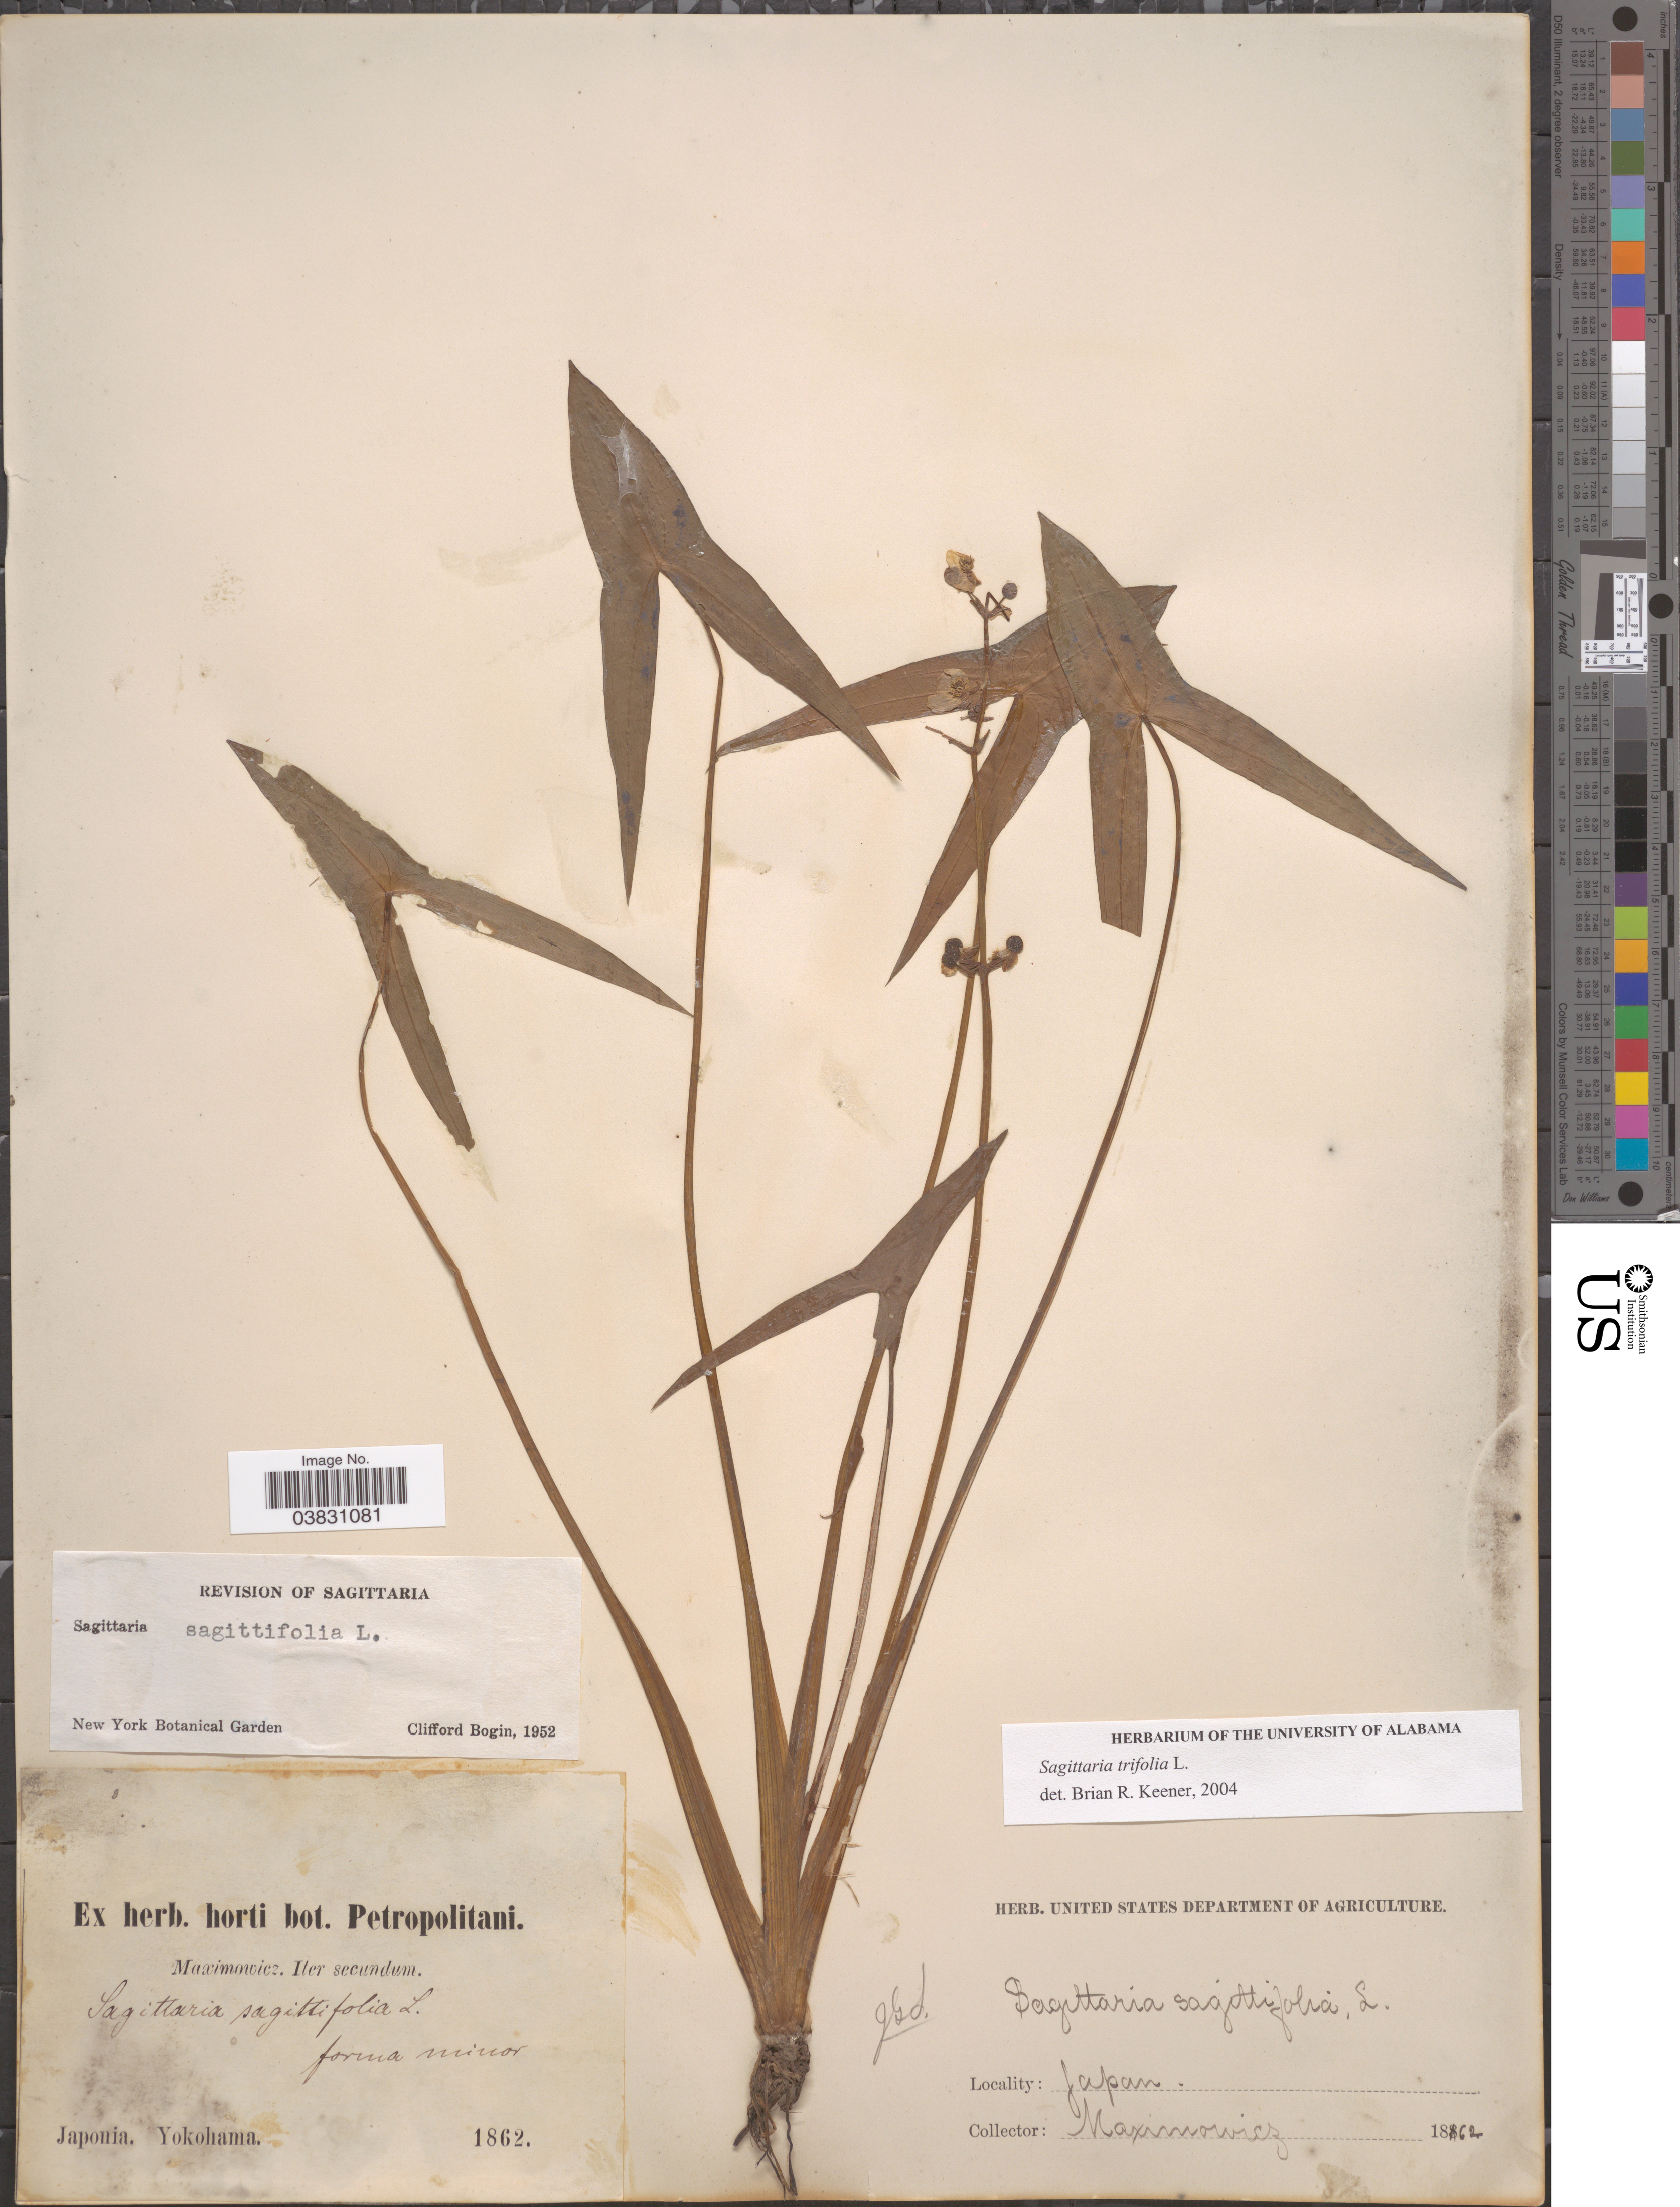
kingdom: Plantae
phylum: Tracheophyta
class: Liliopsida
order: Alismatales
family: Alismataceae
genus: Sagittaria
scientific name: Sagittaria trifolia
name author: L.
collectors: -. Maximowicz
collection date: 1862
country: Japan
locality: Yokohama.